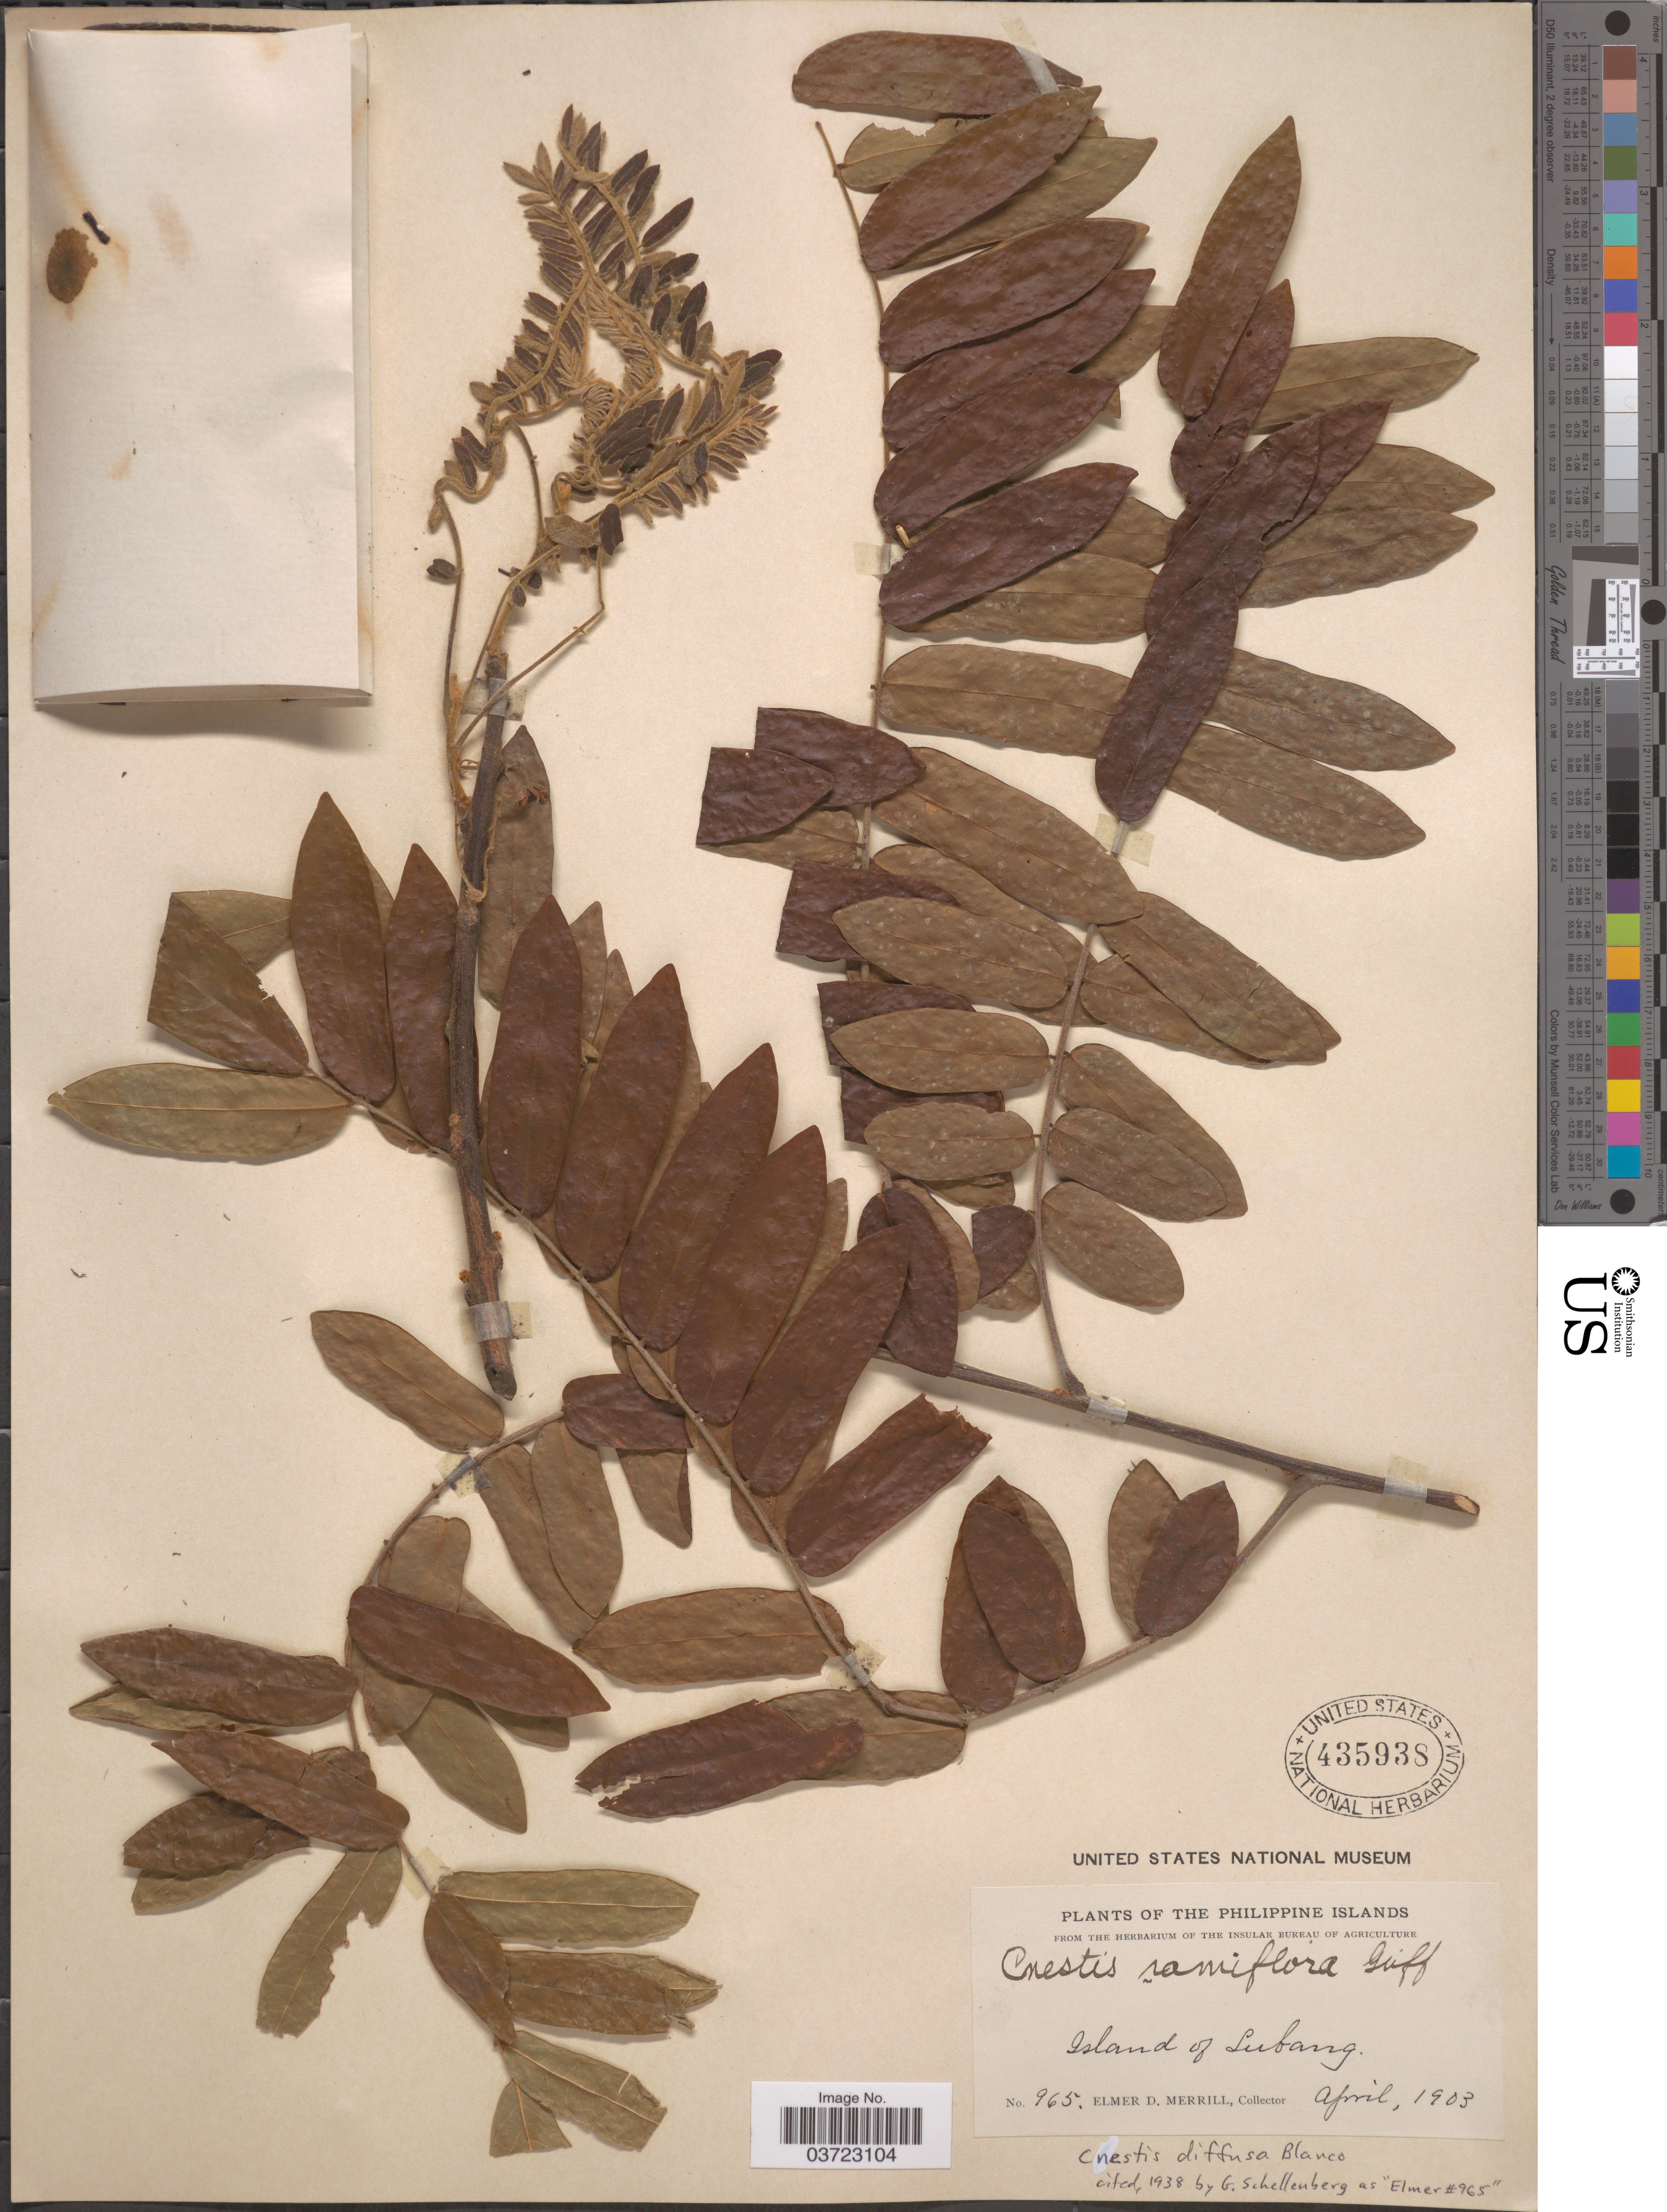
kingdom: Plantae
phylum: Tracheophyta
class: Magnoliopsida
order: Oxalidales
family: Connaraceae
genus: Cnestis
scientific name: Cnestis palala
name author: (Lour.) Merr.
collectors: E. D. Merrill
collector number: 965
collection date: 1903-04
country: Philippines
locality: The Philippine Islands. Island of Lubang.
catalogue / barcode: US 435938